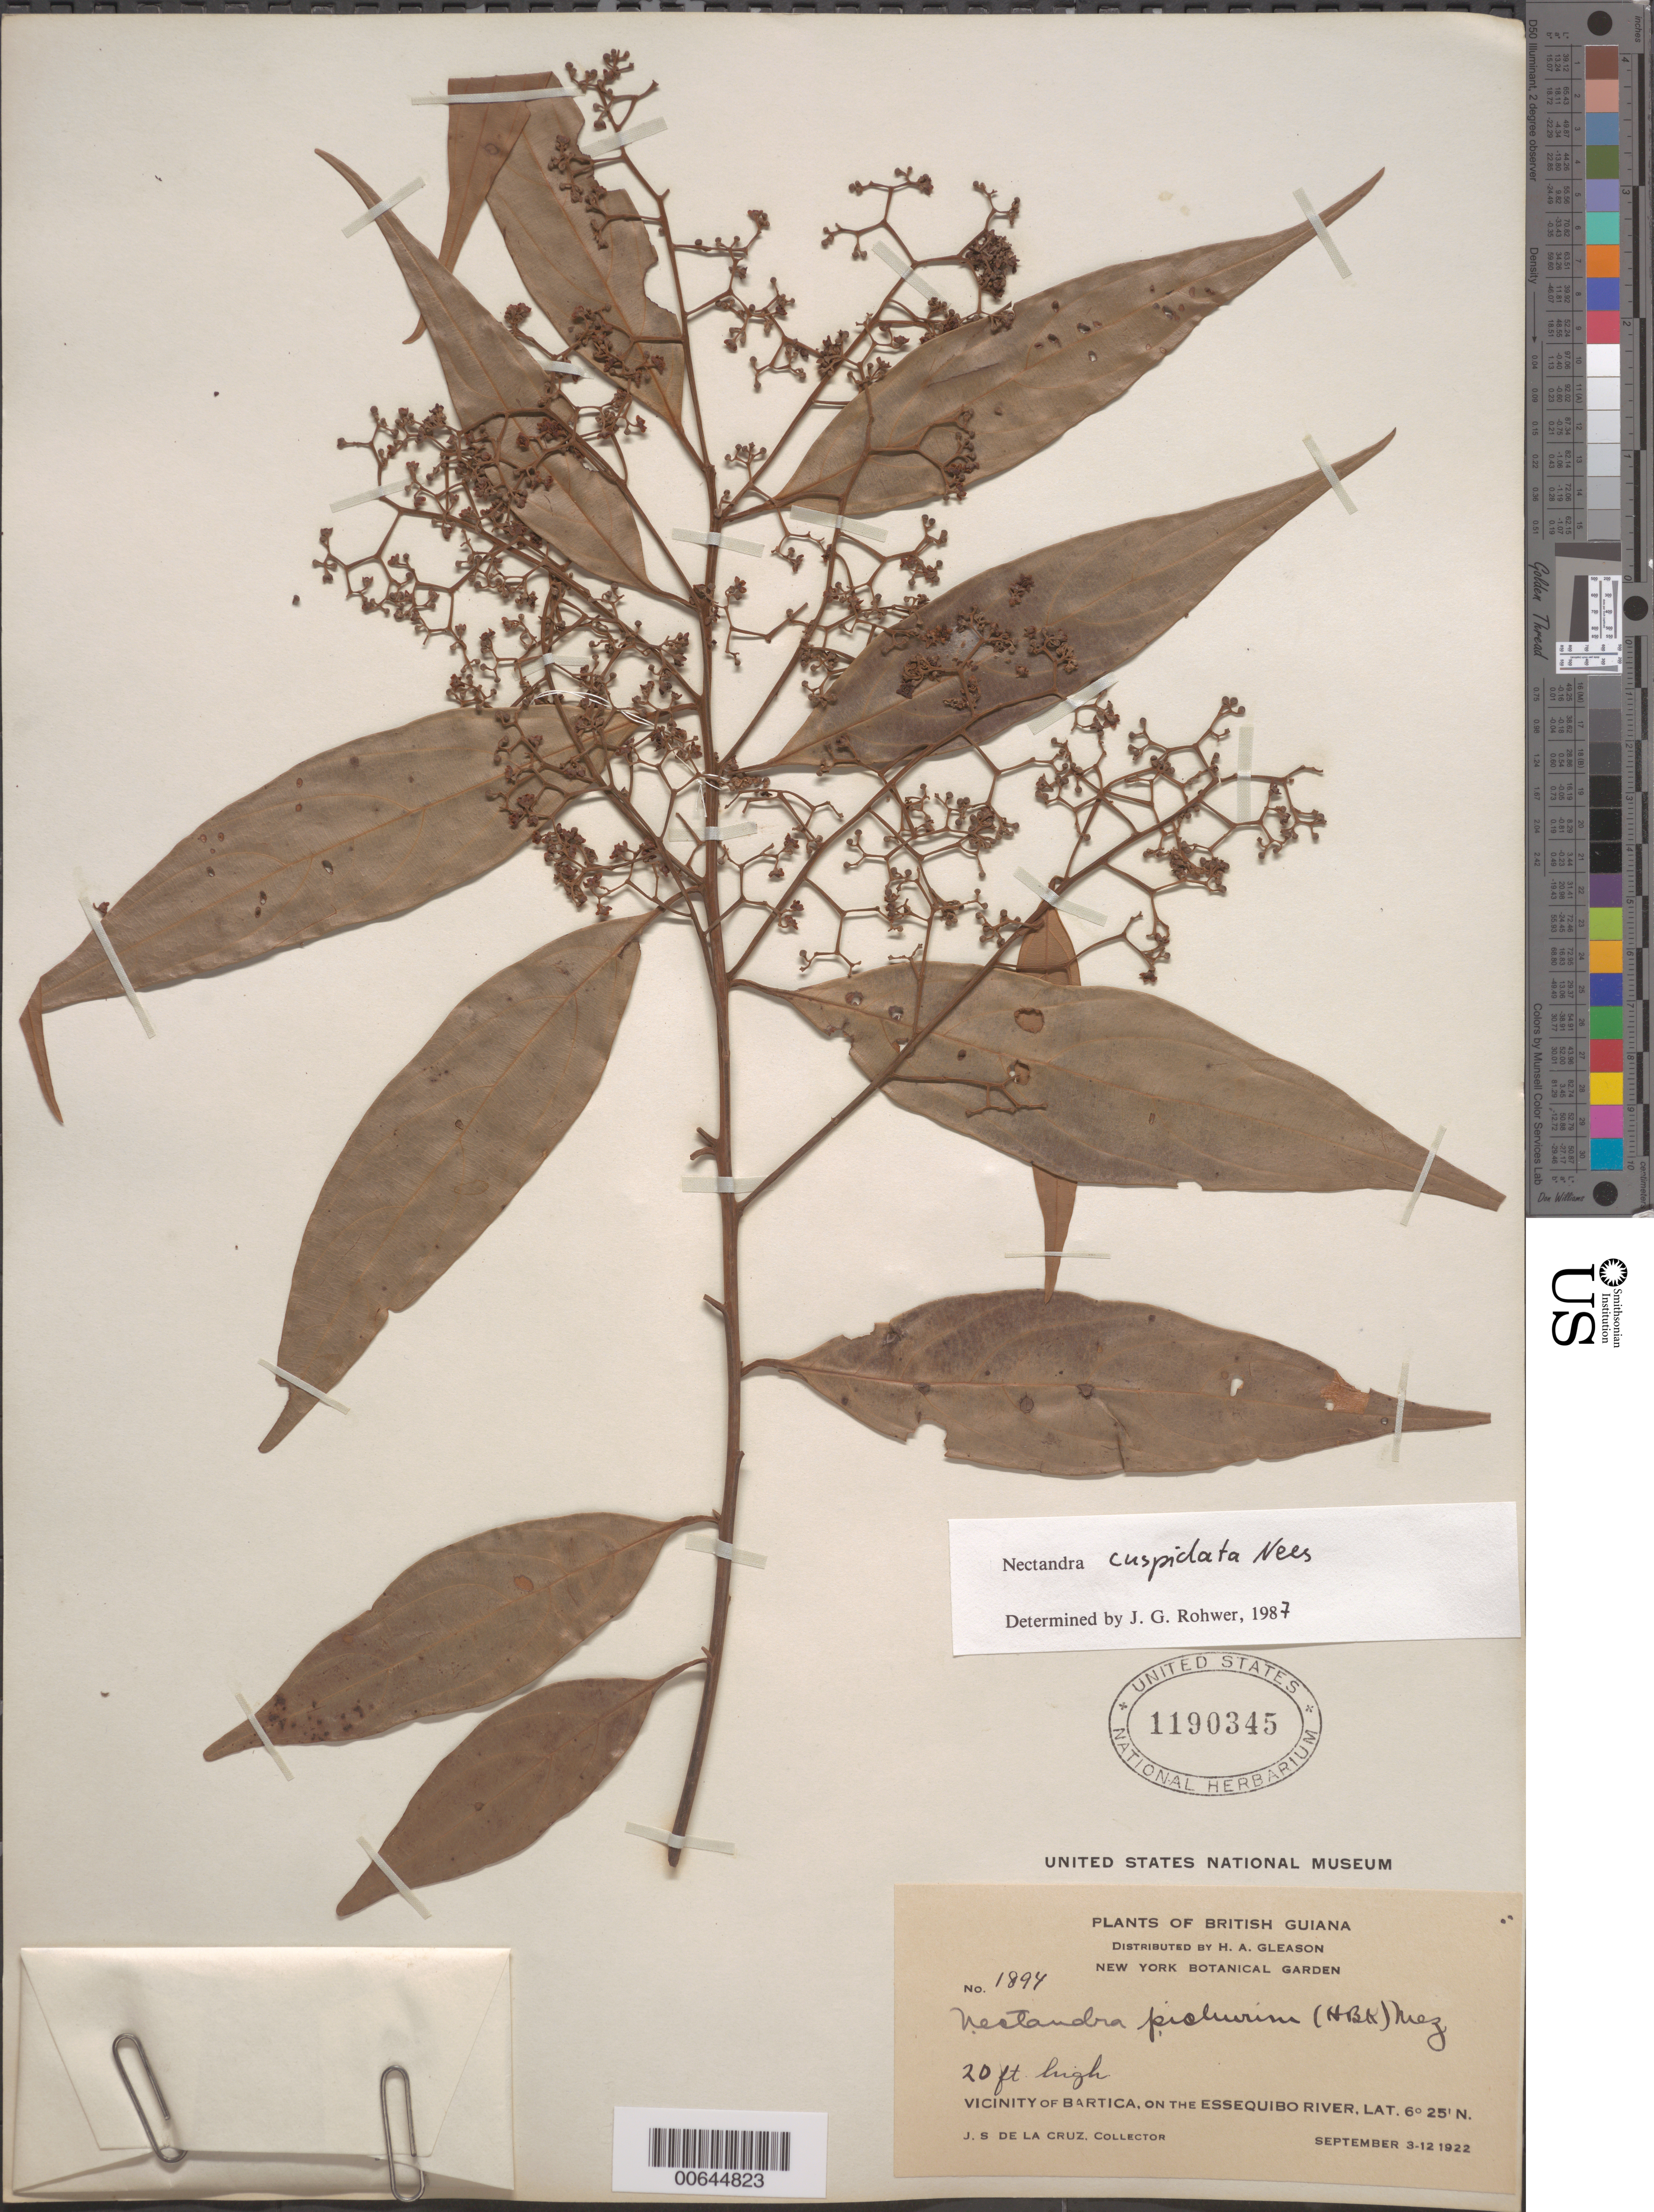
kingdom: Plantae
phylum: Tracheophyta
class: Magnoliopsida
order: Laurales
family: Lauraceae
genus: Nectandra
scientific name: Nectandra cuspidata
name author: Nees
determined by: Rohwer, J. G.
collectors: J. S. de la Cruz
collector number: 1894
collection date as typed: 3-Sep-22 to 12-Sep-22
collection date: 1922-09-03/1922-09-12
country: Guyana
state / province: Cuyuni-Mazaruni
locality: Bartica, vic., on the Essequibo River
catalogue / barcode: US 1190345